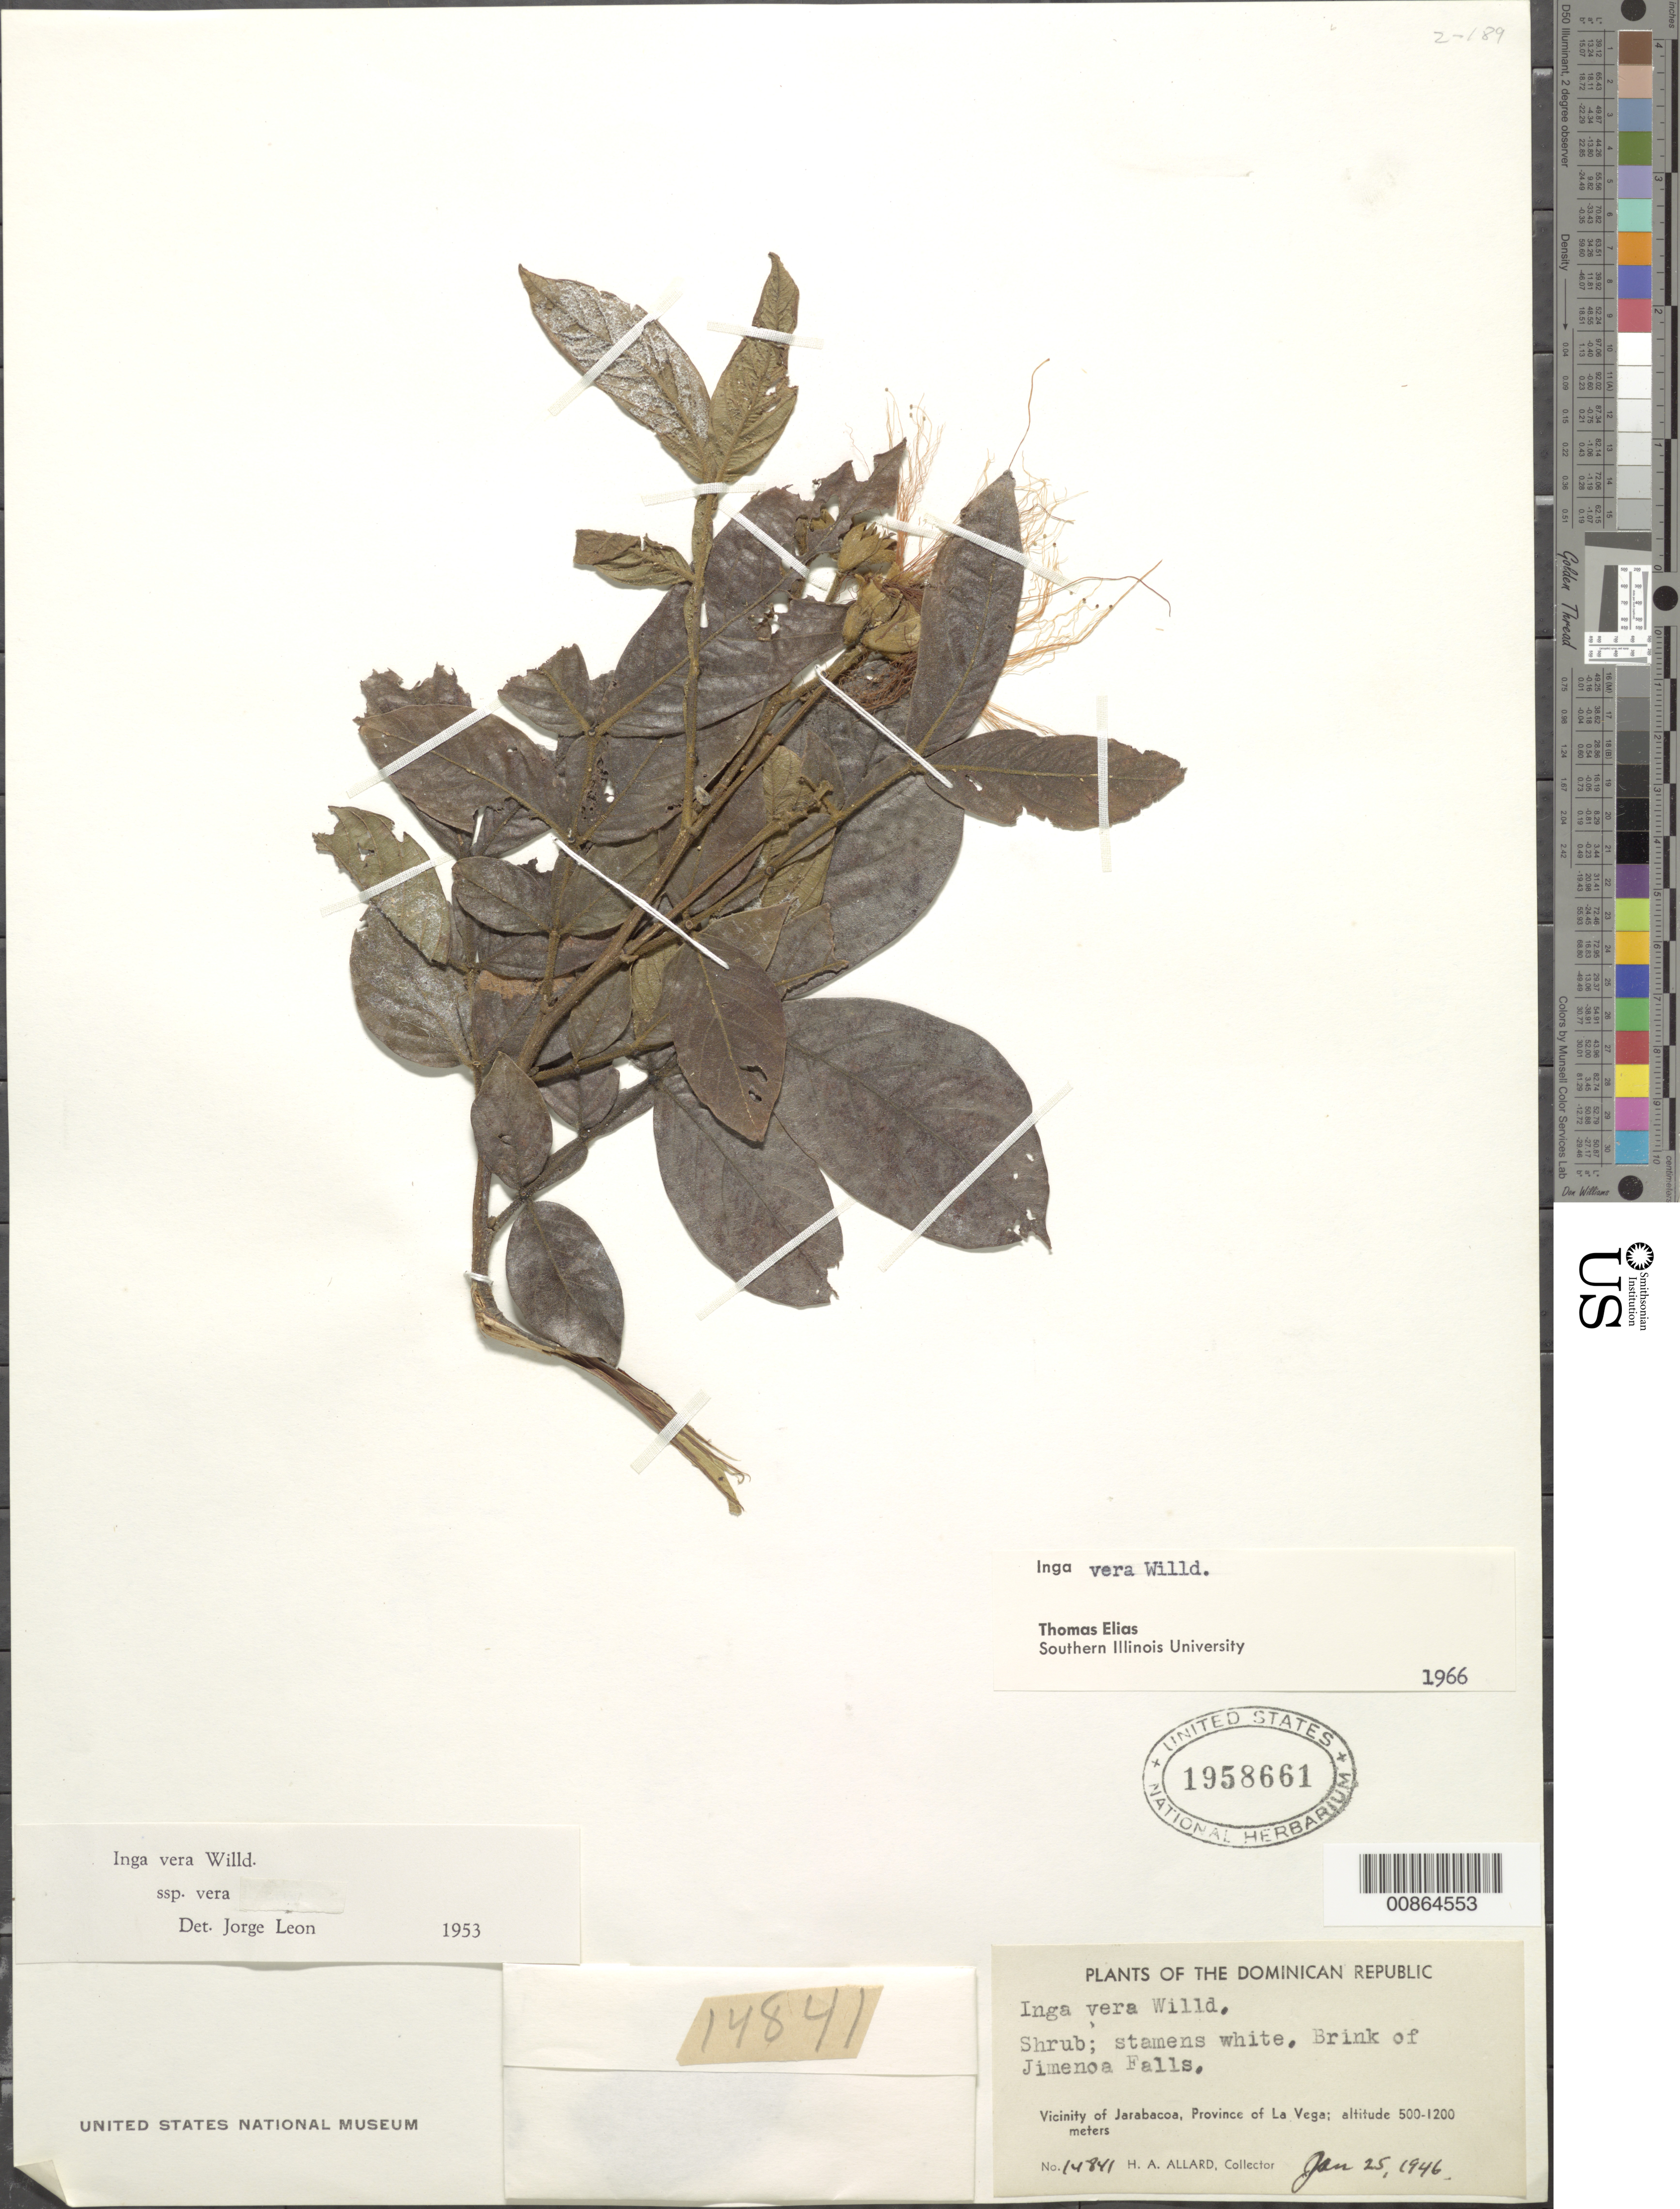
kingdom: Plantae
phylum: Tracheophyta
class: Magnoliopsida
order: Fabales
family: Fabaceae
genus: Inga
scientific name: Inga vera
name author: Willd.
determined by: Elias, T., (SIU), Southern Illinois University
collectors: H. A. Allard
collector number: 14841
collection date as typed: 25 Jan 1946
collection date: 1946-01-25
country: Dominican Republic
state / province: La Vega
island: Hispaniola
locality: Vicinity of Jarabacoa. Brink of Jimenoa Falls.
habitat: Brink of Falls.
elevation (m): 500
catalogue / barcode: US 1958661